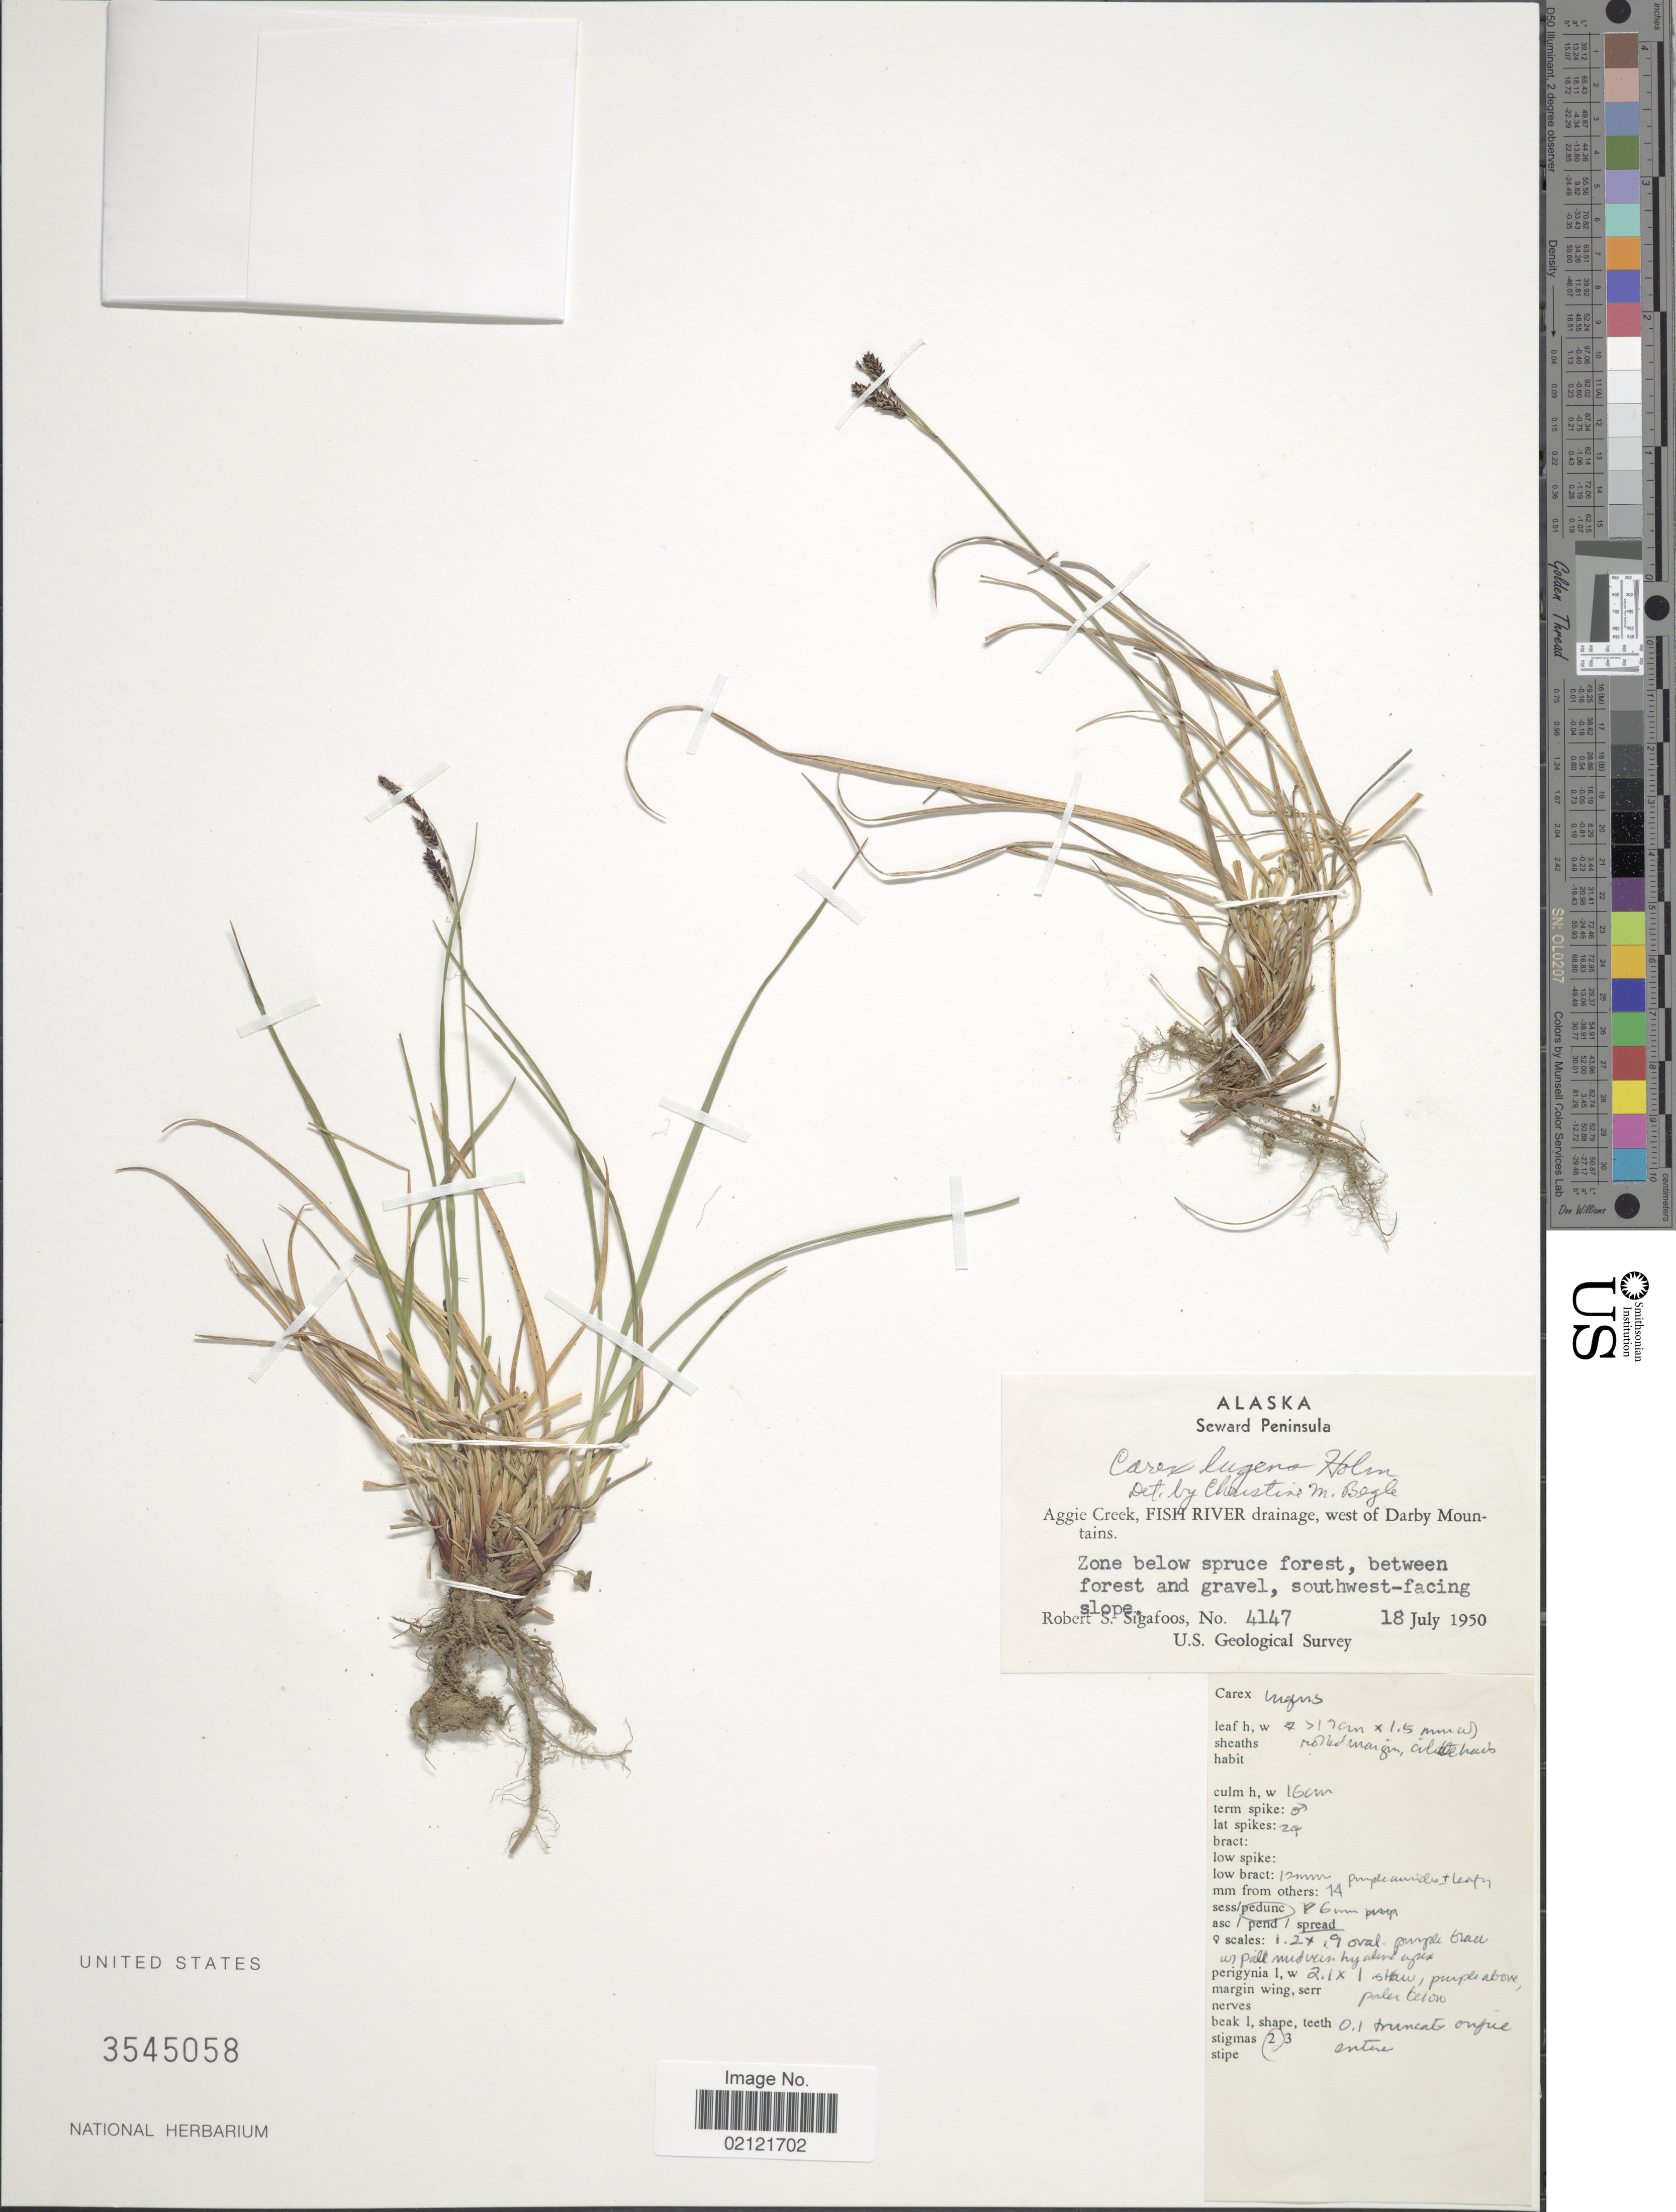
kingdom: Plantae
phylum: Tracheophyta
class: Liliopsida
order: Poales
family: Cyperaceae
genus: Carex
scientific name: Carex bigelowii subsp. lugens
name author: (Holm) T.V. Egorova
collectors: R. Sigafoos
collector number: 4147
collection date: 1950-07-18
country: United States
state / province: Alaska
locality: Seward Peninsula, Aggie Creek, Fish River drainage, west of Darby Mountains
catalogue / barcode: US 3545058